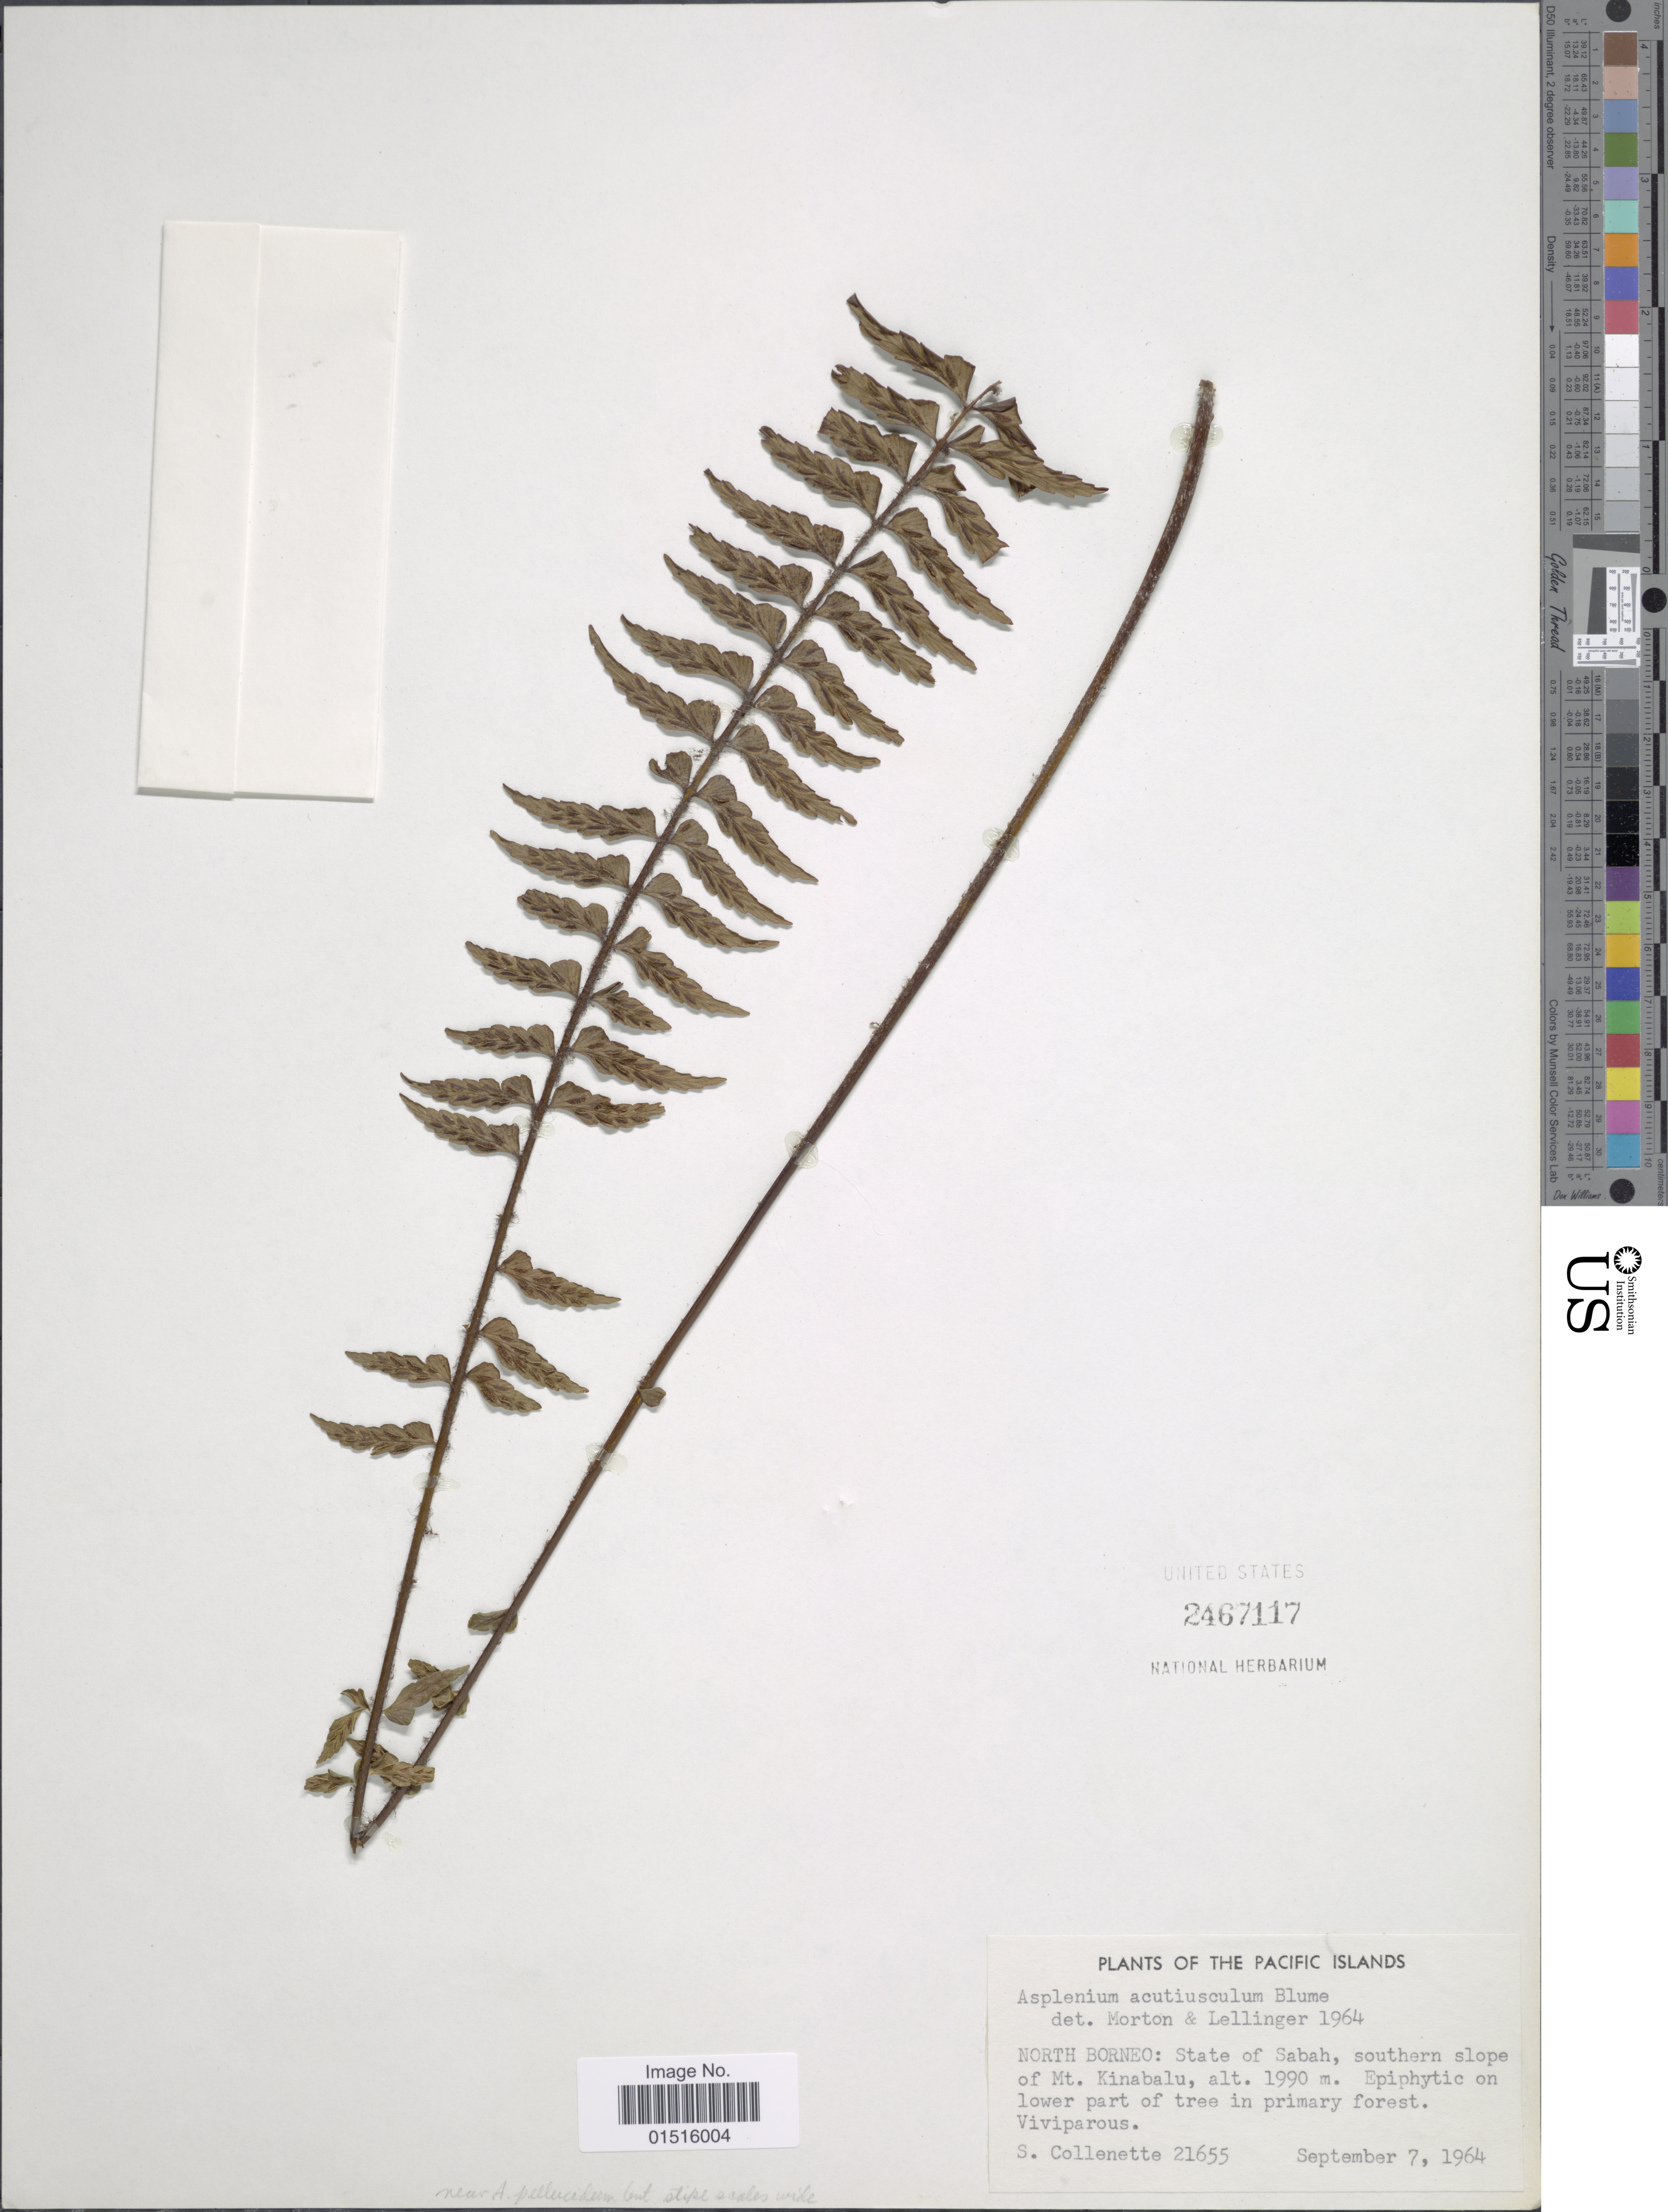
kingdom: Plantae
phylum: Tracheophyta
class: Polypodiopsida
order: Polypodiales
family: Aspleniaceae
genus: Asplenium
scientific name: Asplenium acutiuscullum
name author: Blume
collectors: S. Collenette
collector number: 21655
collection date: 1964-09-07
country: Malaysia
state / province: Sabah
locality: Plants of Pacific Islands, North Borneo: State of Sabah, southern slope of Mt. Kinabalu. Viviparous.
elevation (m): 1990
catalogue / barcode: US 2467117